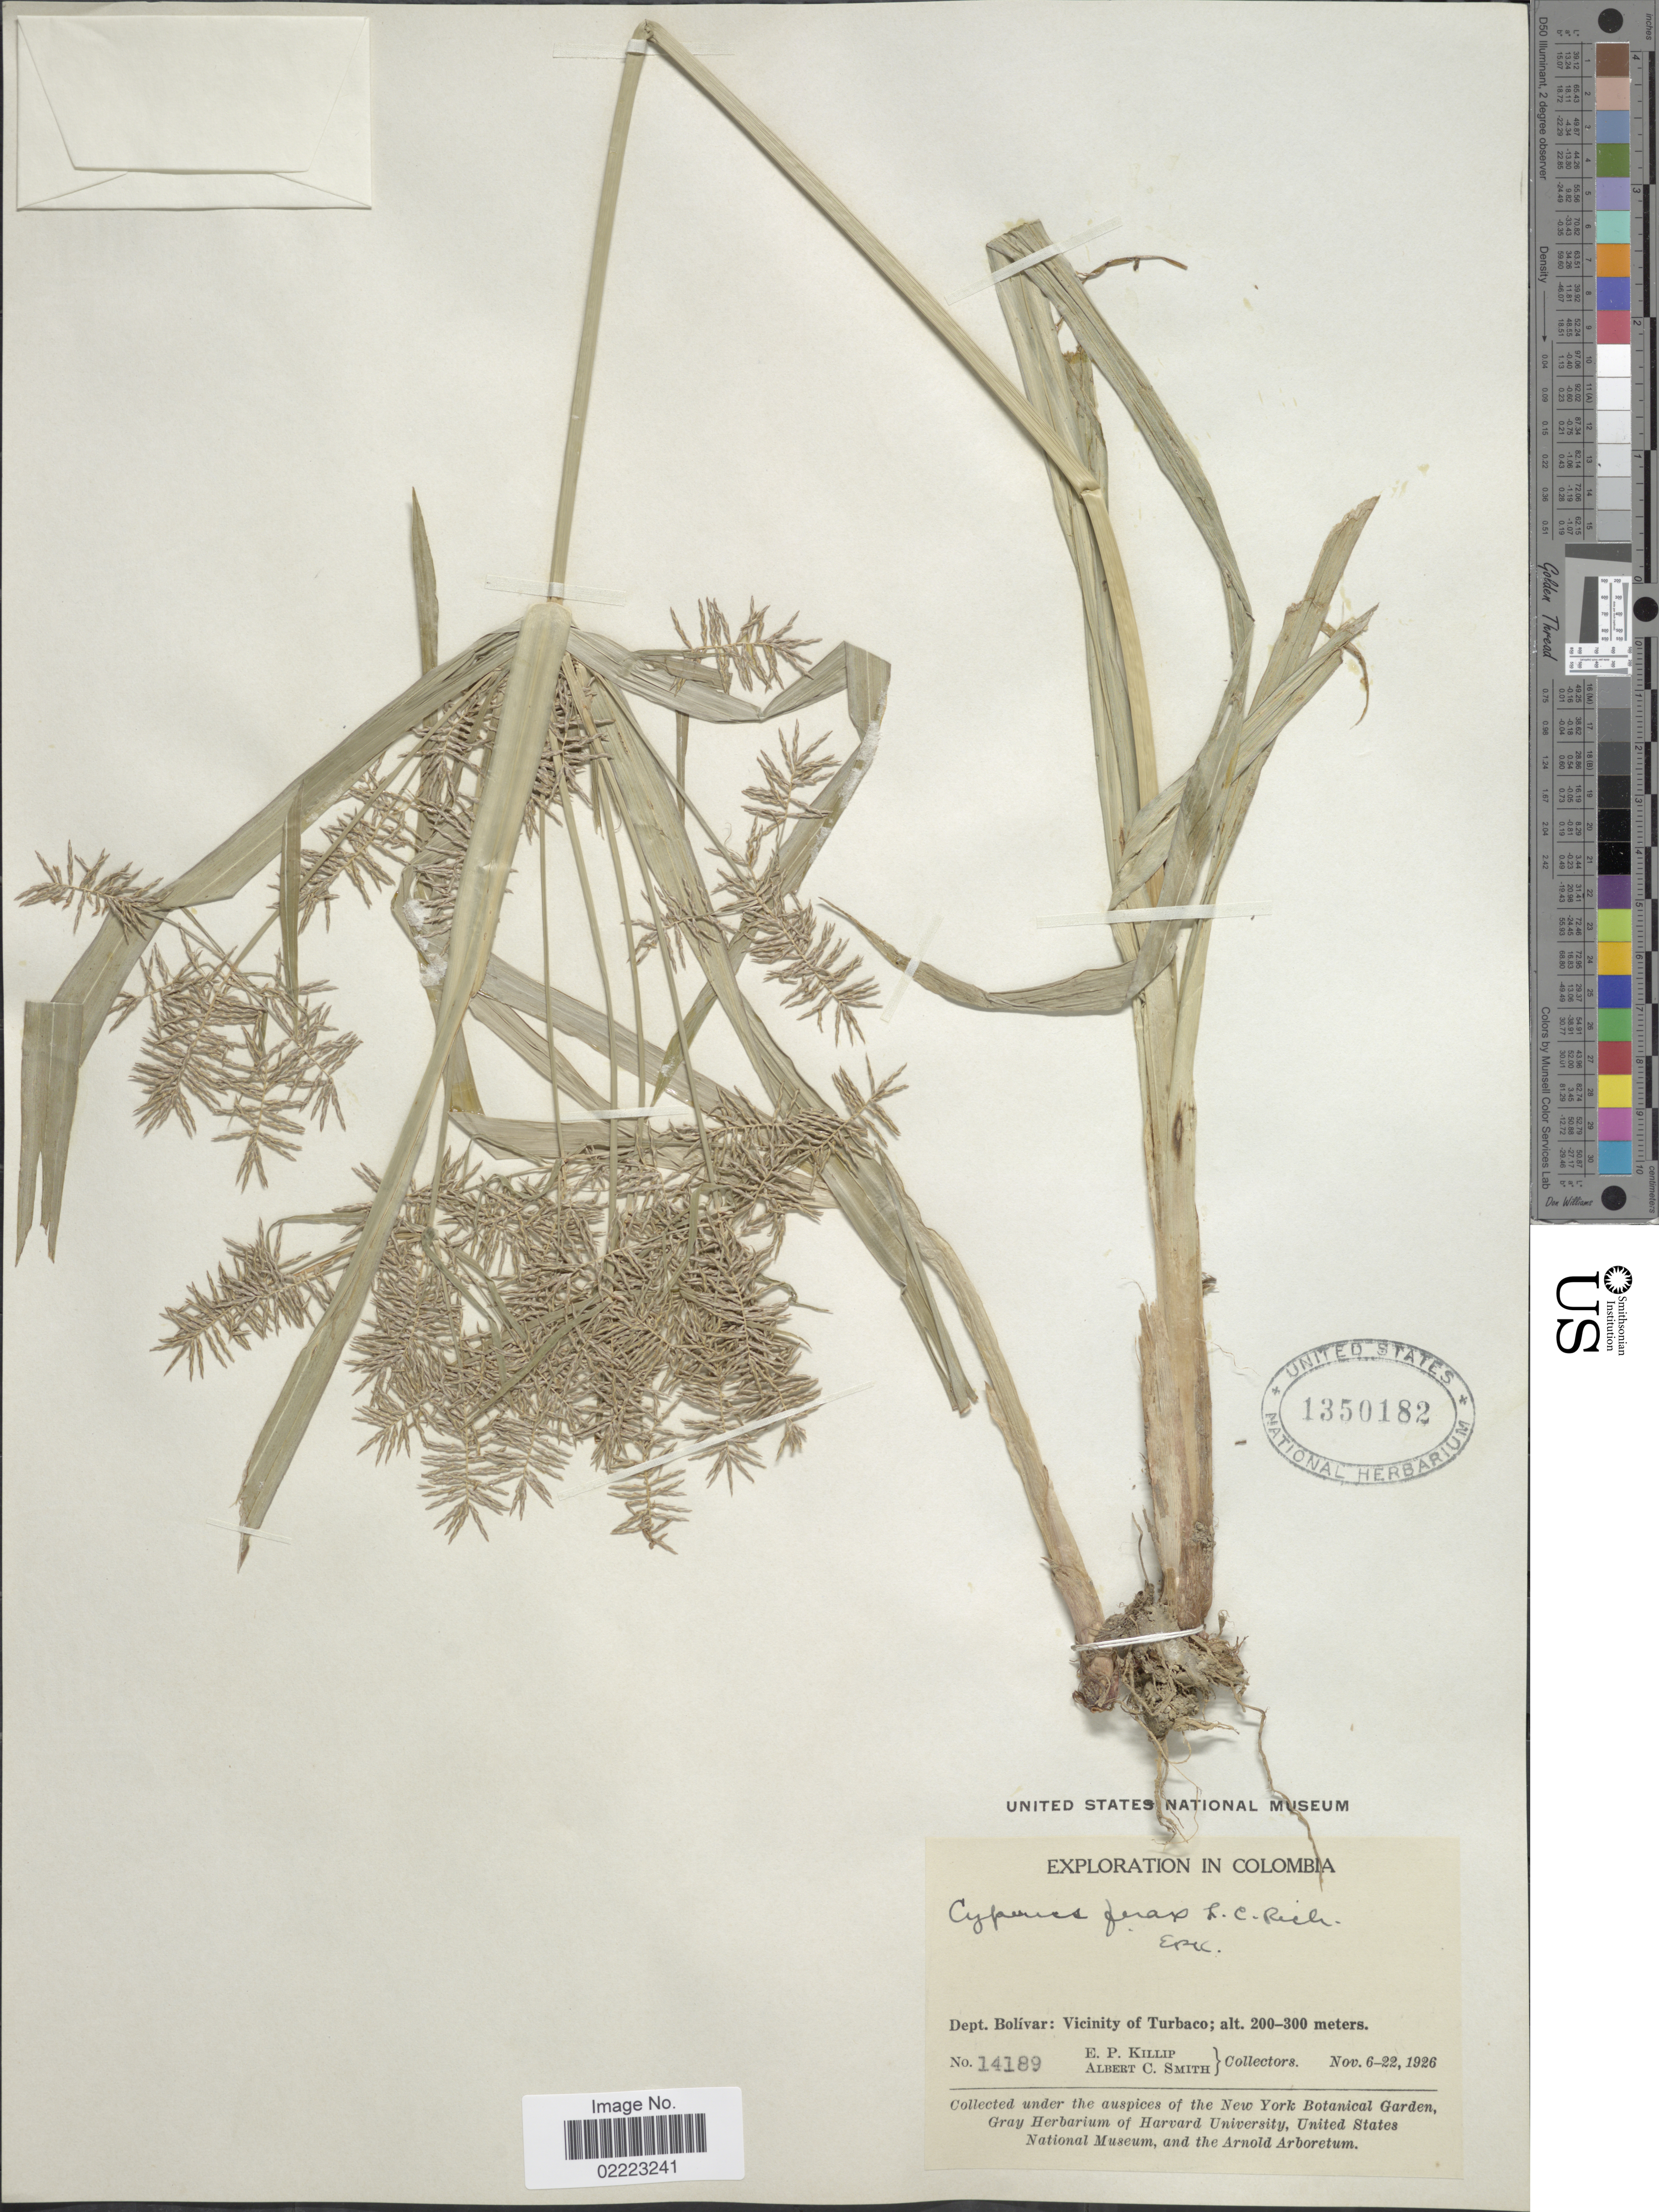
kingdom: Plantae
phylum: Tracheophyta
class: Liliopsida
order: Poales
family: Cyperaceae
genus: Cyperus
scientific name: Cyperus odoratus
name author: L.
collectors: E. P. Killip & A. C. Smith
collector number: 14189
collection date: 1926-11-06/1926-11-22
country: Colombia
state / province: Bolívar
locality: Dept. Bolívar: Vicinity of Turbaco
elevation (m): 200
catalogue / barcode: US 1350182